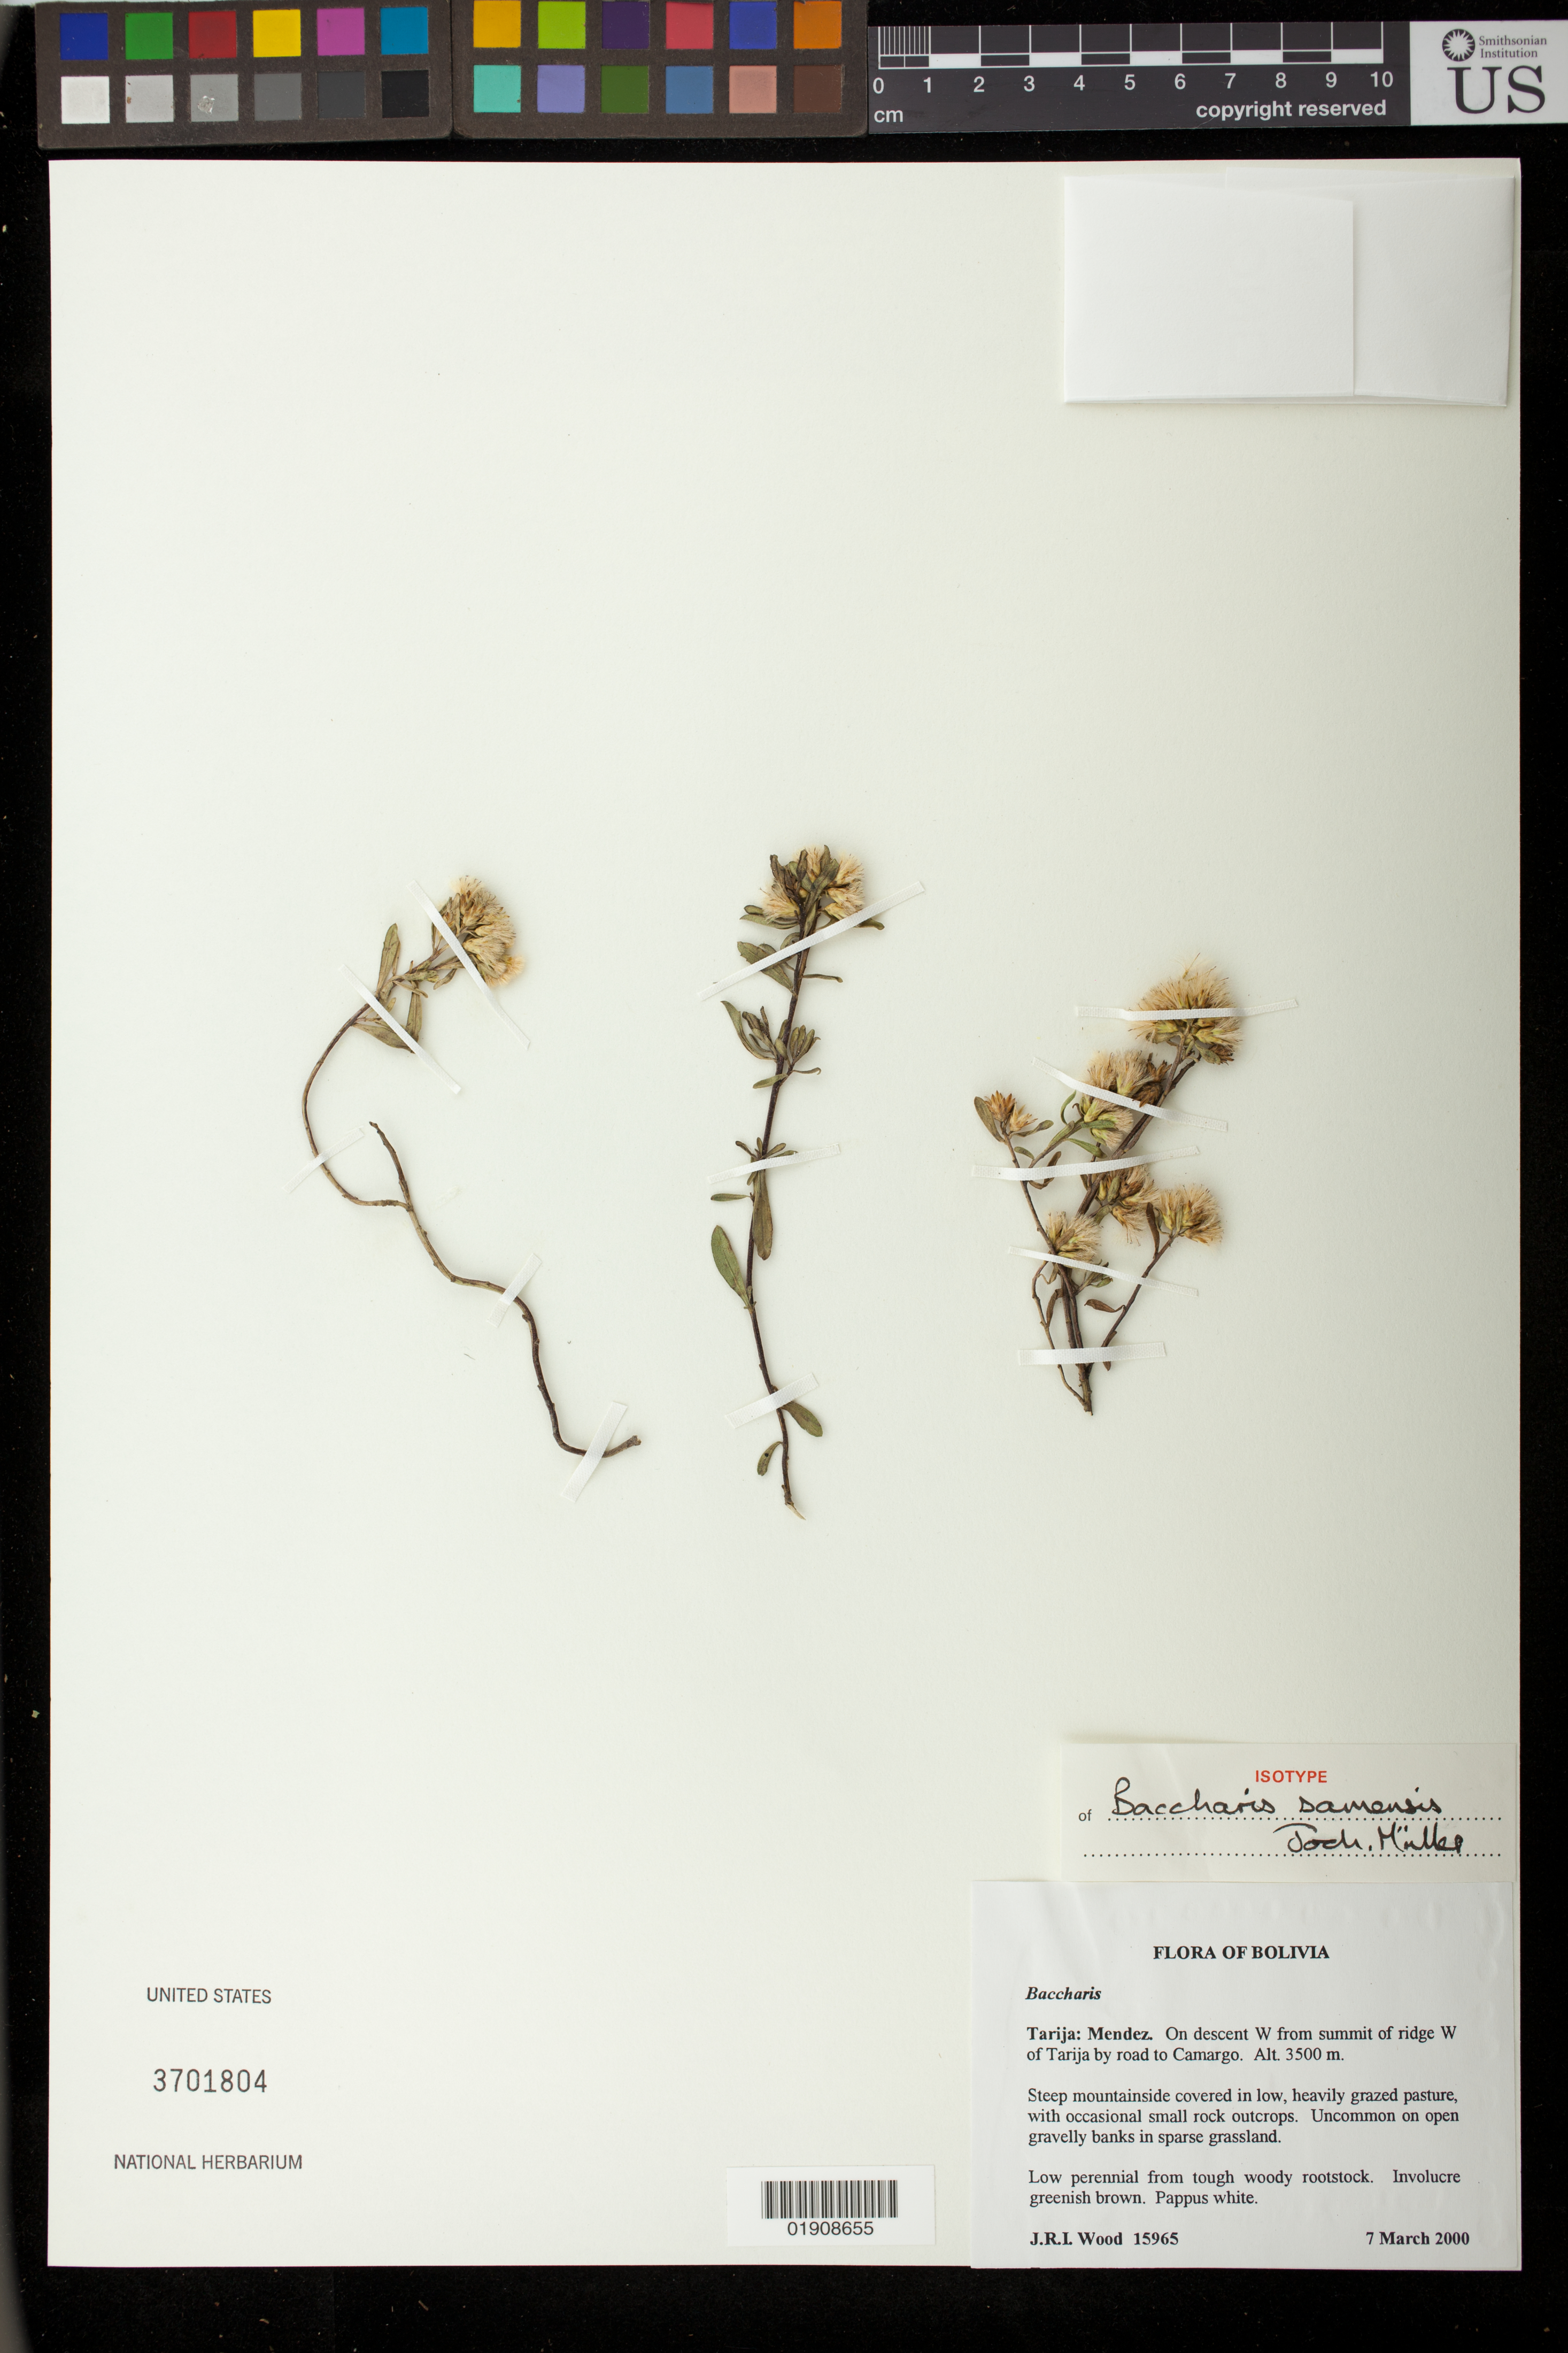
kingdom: Plantae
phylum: Tracheophyta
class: Magnoliopsida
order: Asterales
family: Asteraceae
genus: Baccharis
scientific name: Baccharis samensis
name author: Joch. Müll.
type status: Isotype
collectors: J. R. I. Wood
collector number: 15965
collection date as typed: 7 March 2000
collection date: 2000-03-07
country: Bolivia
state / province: Tarija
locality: Mendez; on descent W from summit of ridge W of Tarija by road to Camargo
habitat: Steep mountainside covered in low, heavily grazed pasture, with occasional small rock outcrops; uncommon on open gravelly banks in sparse grassland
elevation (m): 3500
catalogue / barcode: US 3701804